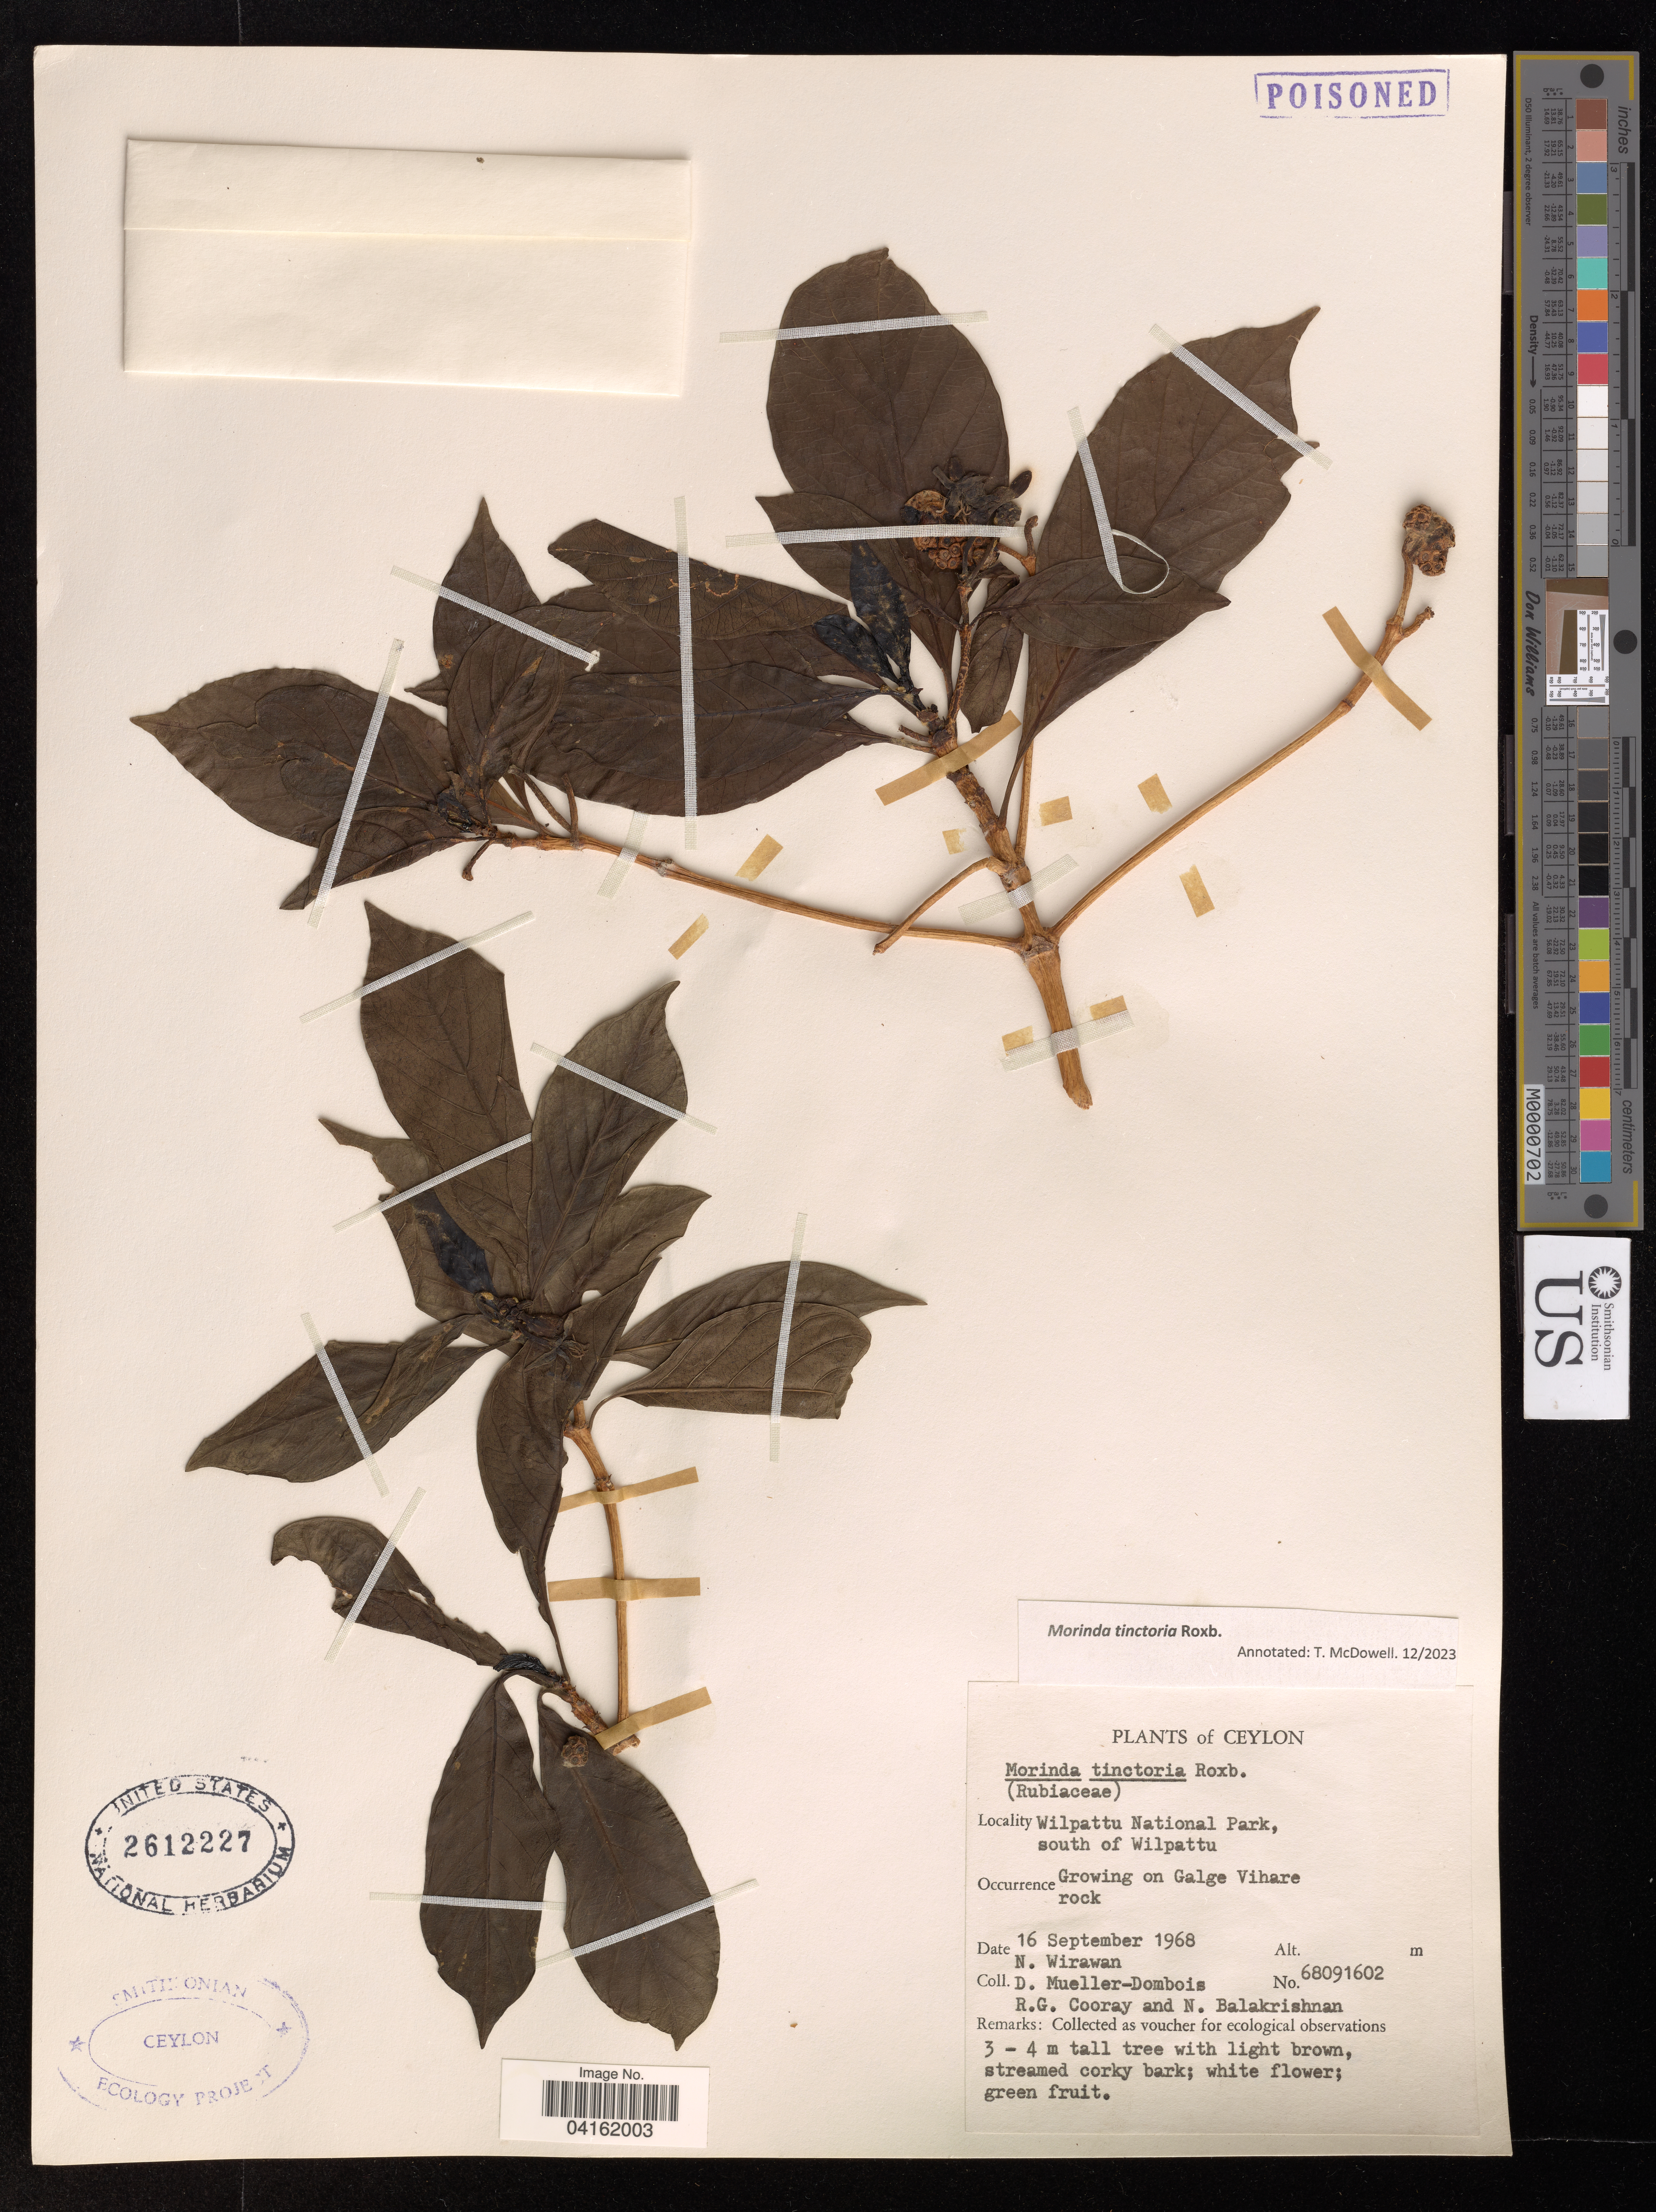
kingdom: Plantae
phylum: Tracheophyta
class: Magnoliopsida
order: Gentianales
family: Rubiaceae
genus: Morinda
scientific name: Morinda tinctoria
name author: Roxb.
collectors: N. Wirawan, D. Mueller-Dombois, R. Cooray & N. Balakrishnan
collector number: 68091602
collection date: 1968-09-16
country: Sri Lanka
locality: Ceylon. Wilpattu National Park, south of Wilpattu. Growing on Galge Vihare rock.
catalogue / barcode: US 2612227